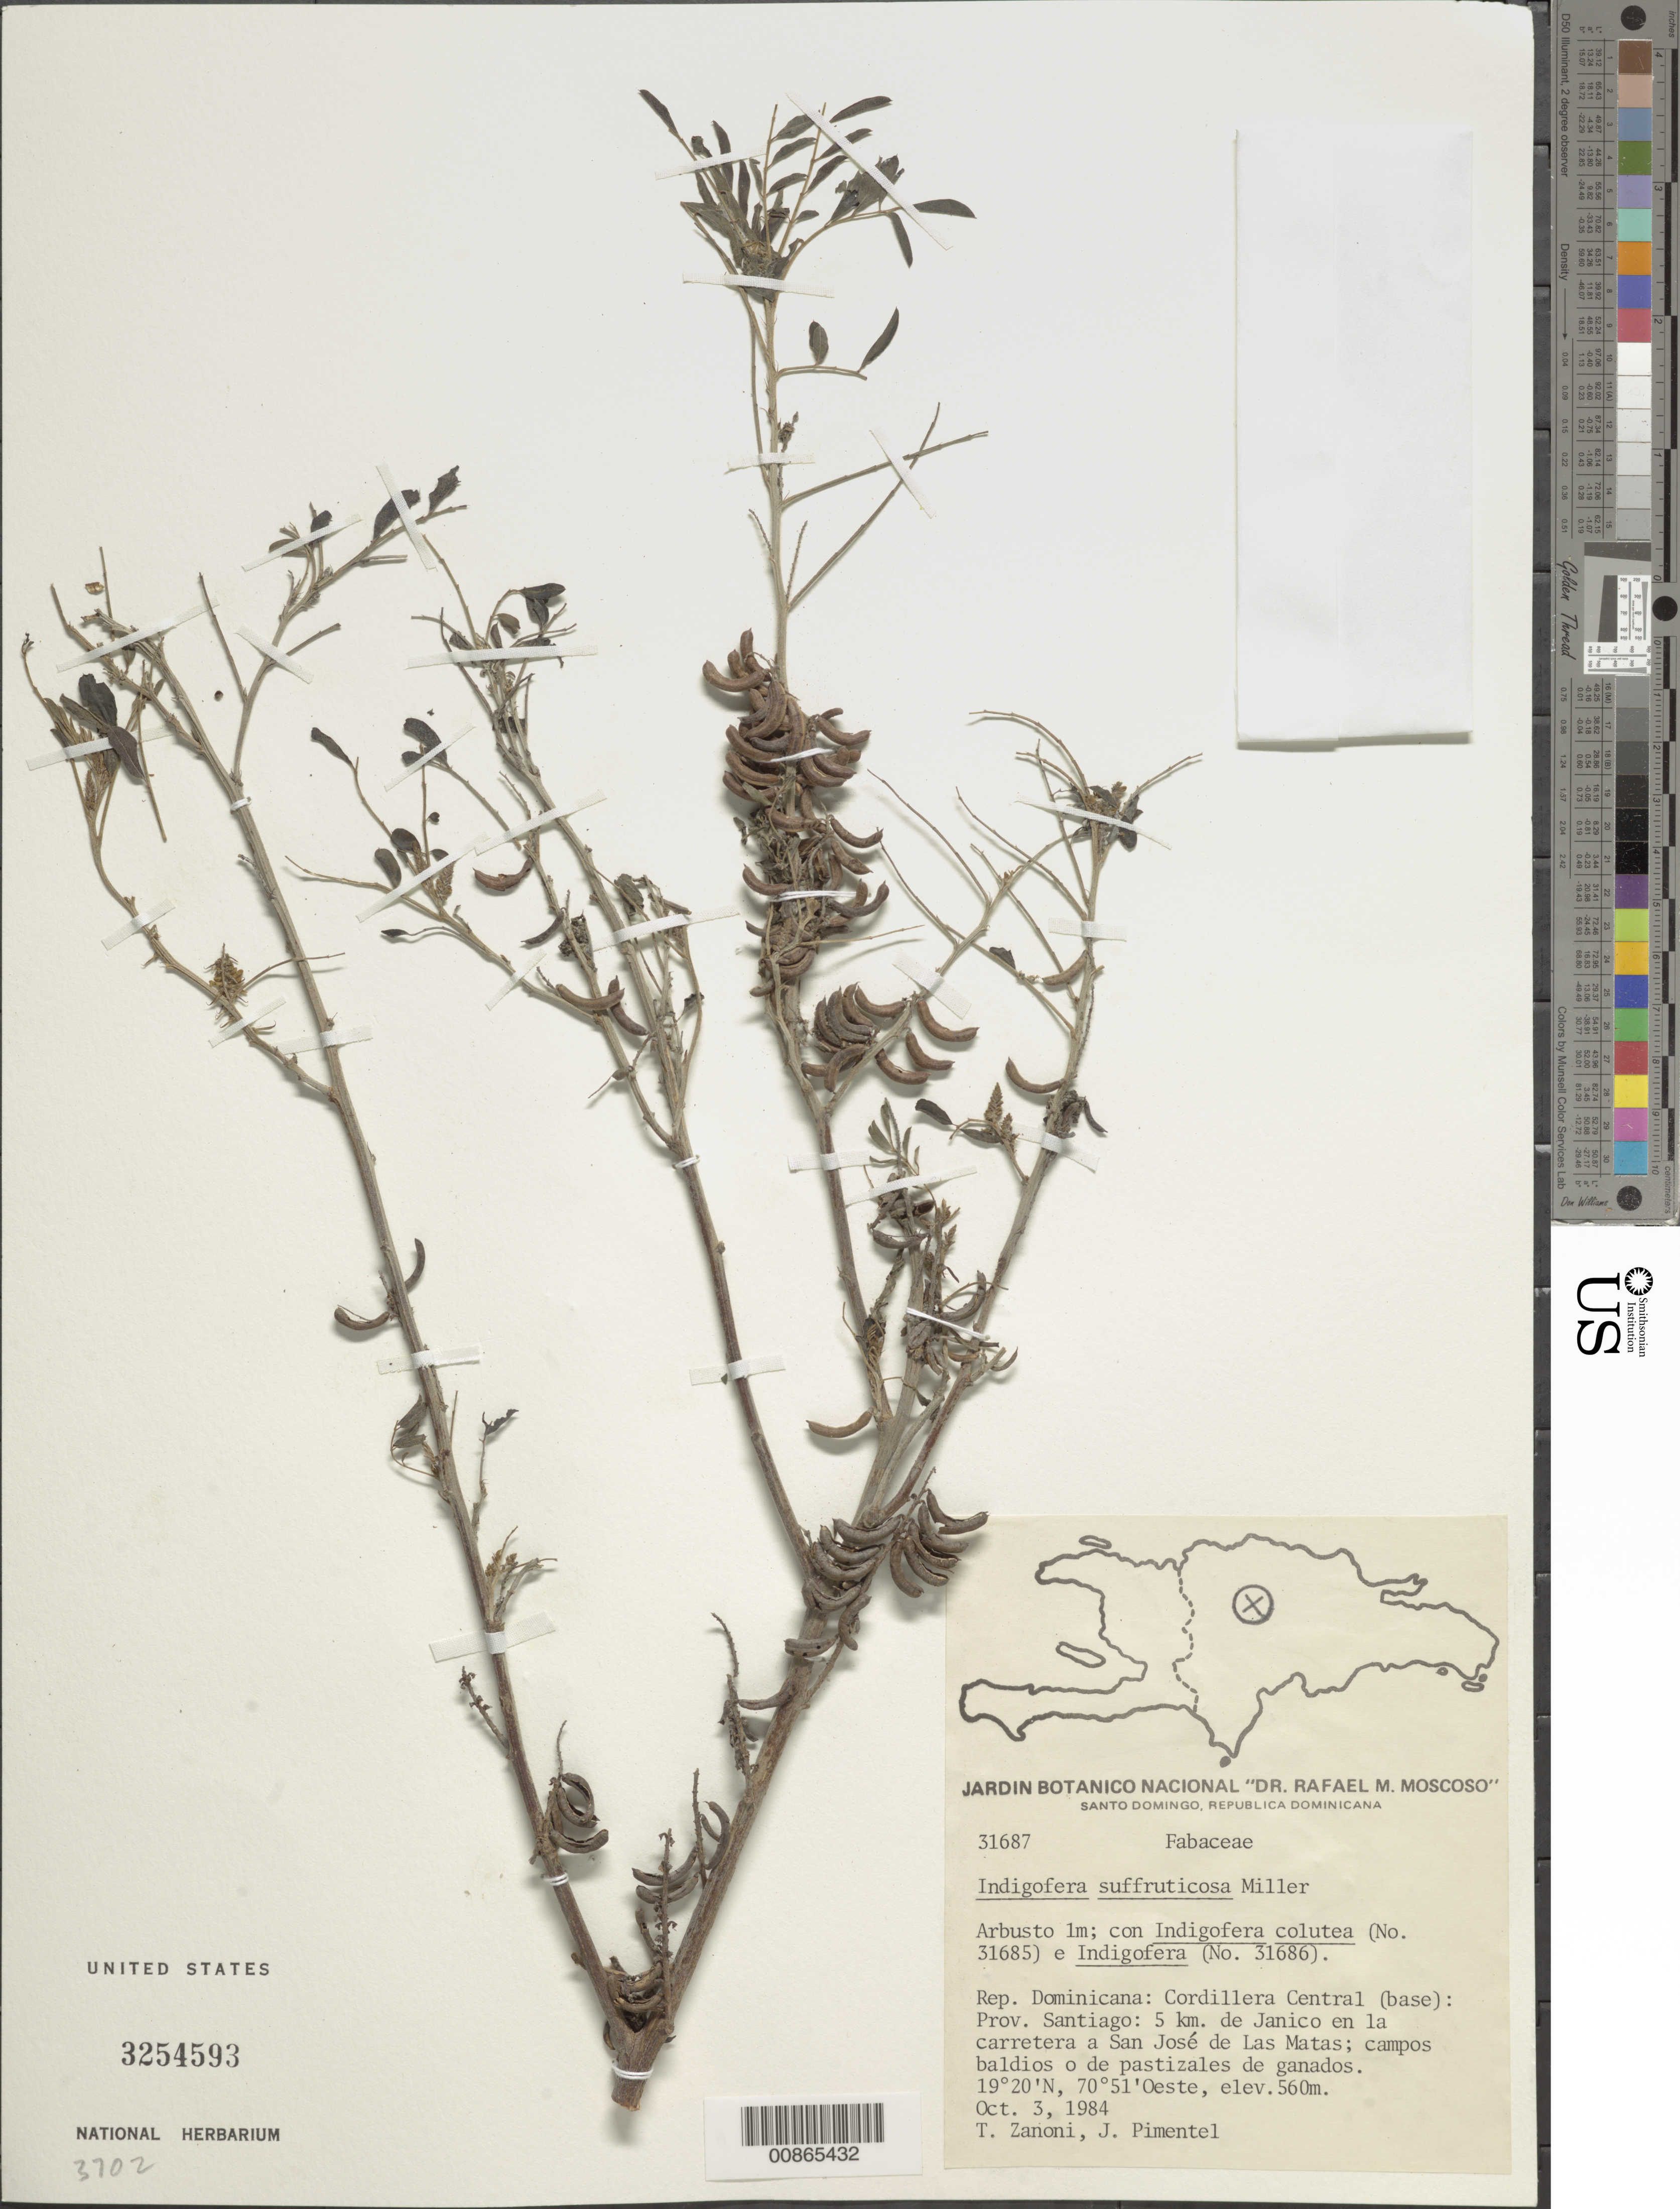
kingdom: Plantae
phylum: Tracheophyta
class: Magnoliopsida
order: Fabales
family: Fabaceae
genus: Indigofera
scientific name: Indigofera suffruticosa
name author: Mill.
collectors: T. A. Zanoni & J. Pimentel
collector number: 31687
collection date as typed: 03 Oct 1984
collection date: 1984-10-03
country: Dominican Republic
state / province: Santiago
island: Hispaniola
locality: Cordillera Central (base): 5 km. de Janico en la carretera a San José de las Matas.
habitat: Campos baldíos o de pastizales de ganados. Con Indigofera colutea (No. 31685) e Indigofera (No. 31686).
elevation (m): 560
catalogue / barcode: US 3254593